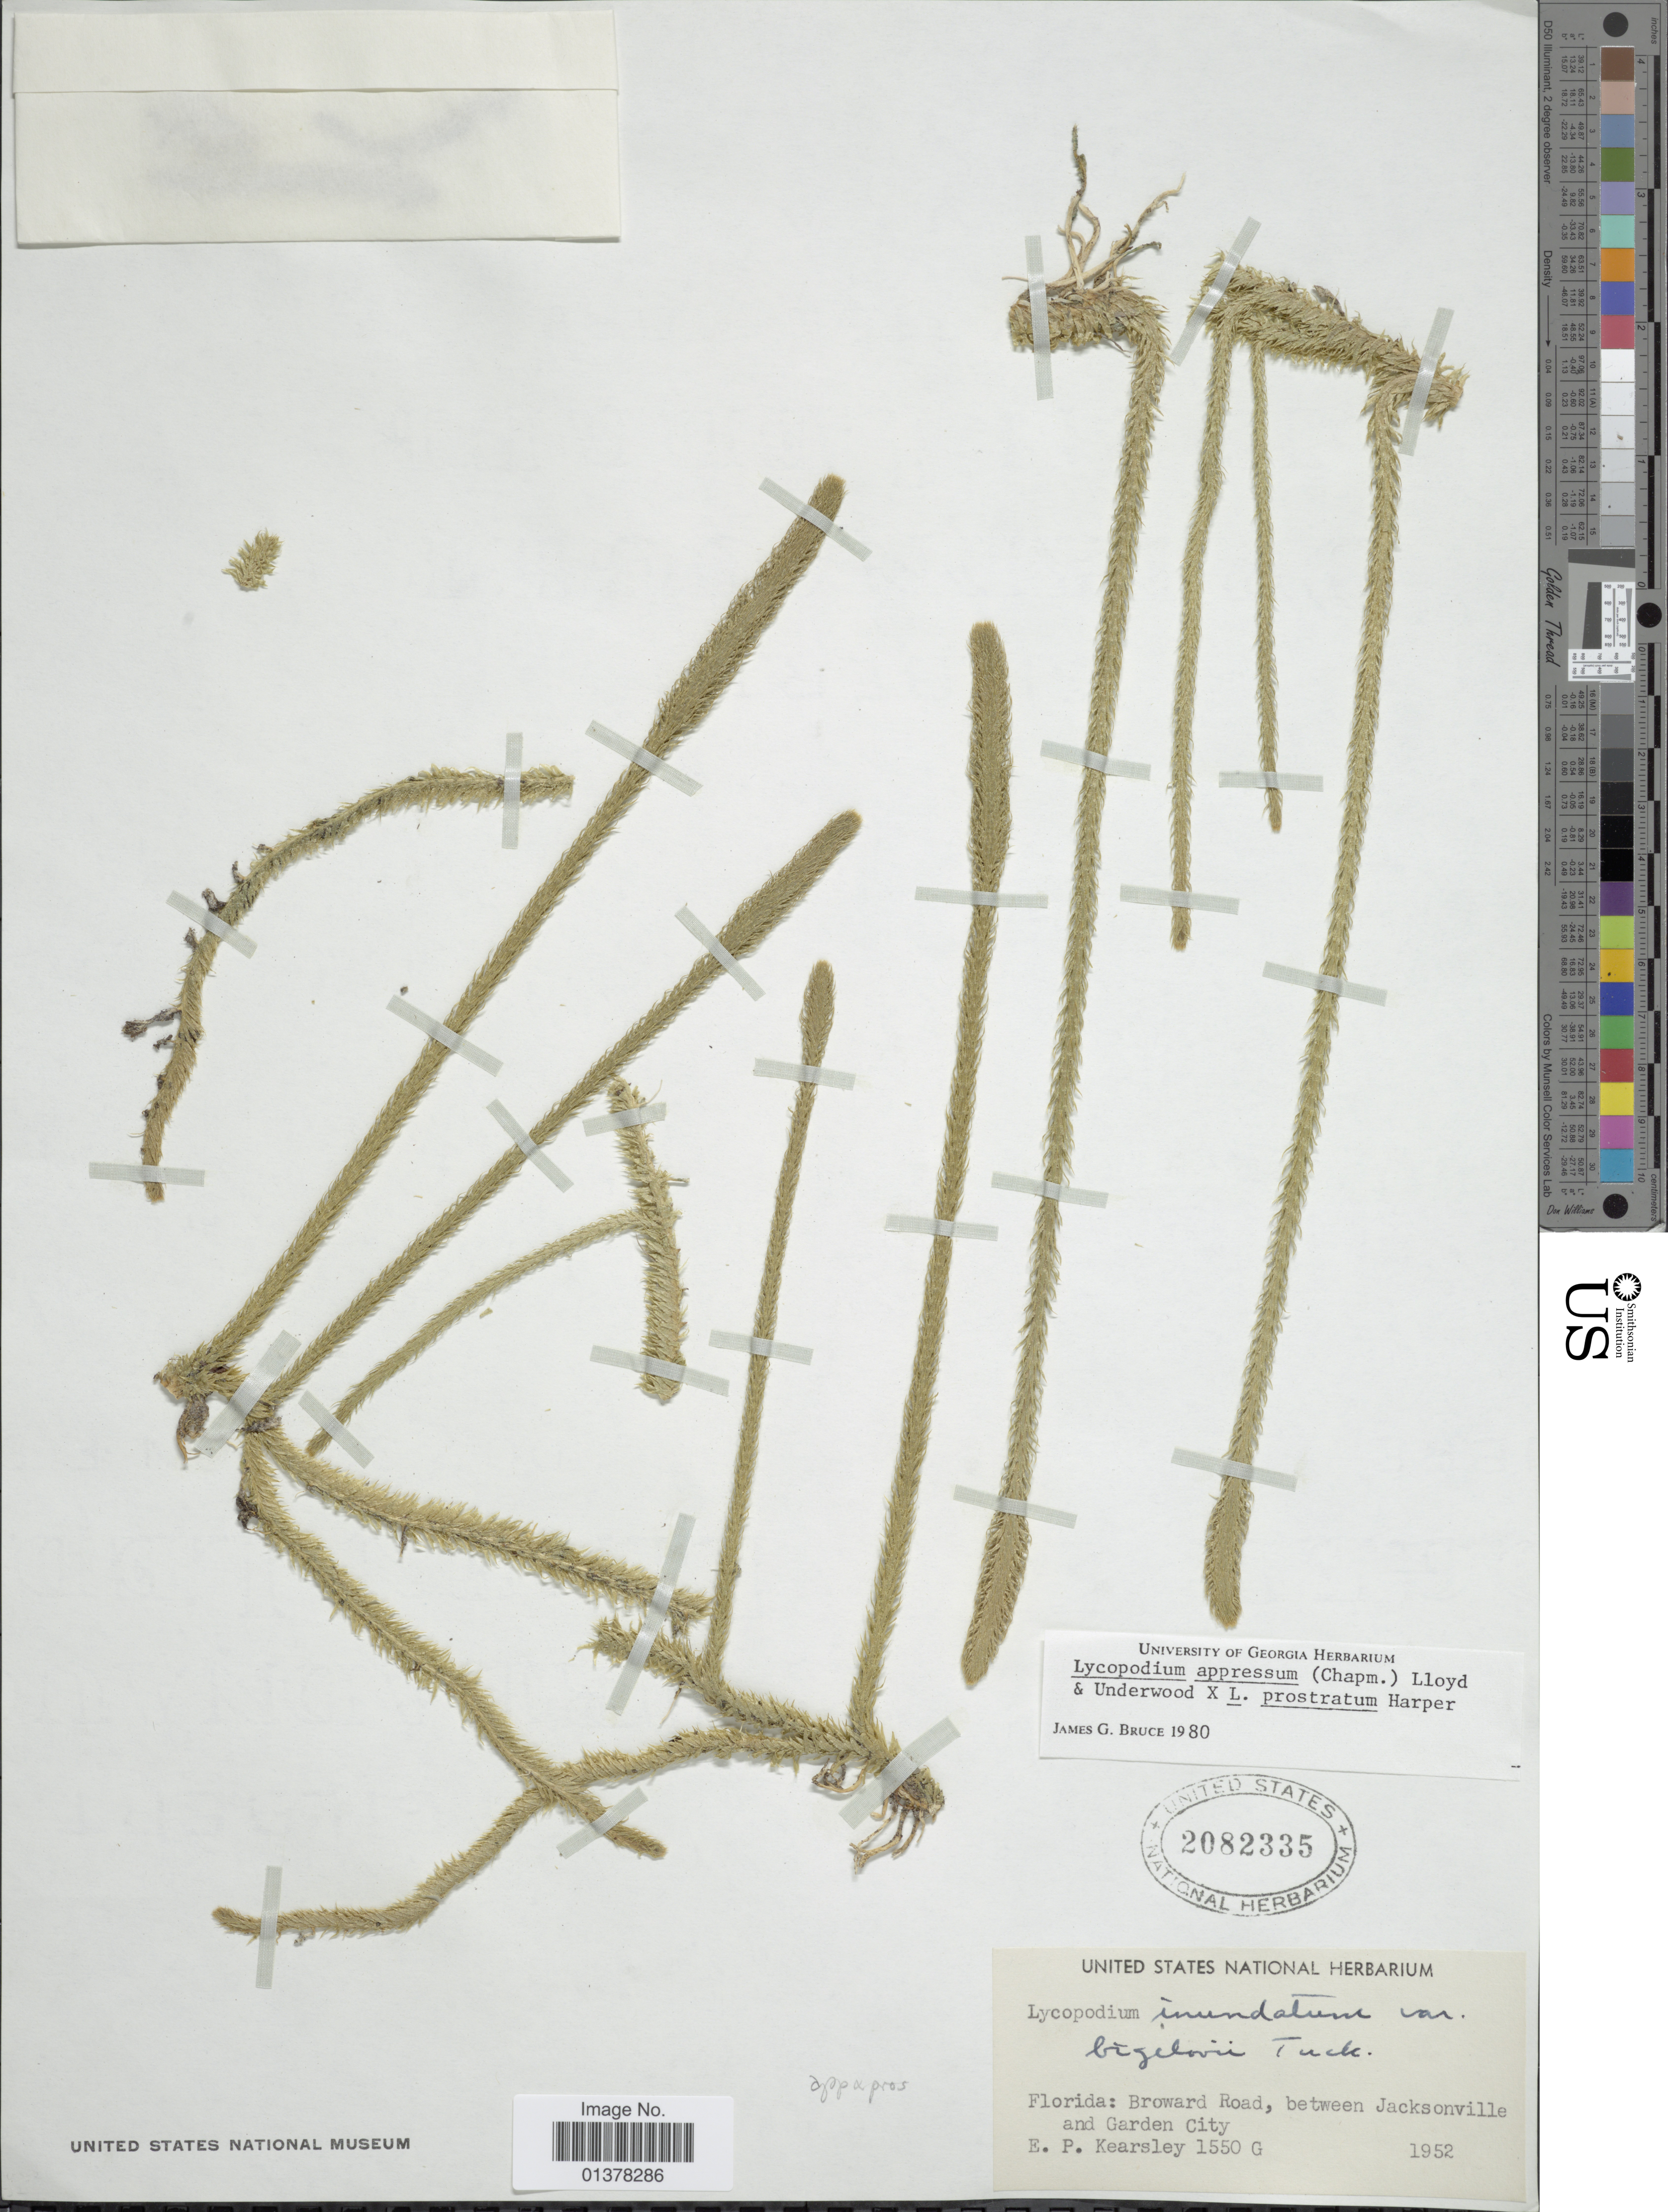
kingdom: Plantae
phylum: Tracheophyta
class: Lycopodiopsida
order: Lycopodiales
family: Lycopodiaceae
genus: Lycopodiella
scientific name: Lycopodiella appressa x L. prostrata (R.M. Harper) Cranfill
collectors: E. Kearsley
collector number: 1550G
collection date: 1952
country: United States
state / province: Florida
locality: Broward Road, between Jacksonville and Garden City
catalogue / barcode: US 2082335